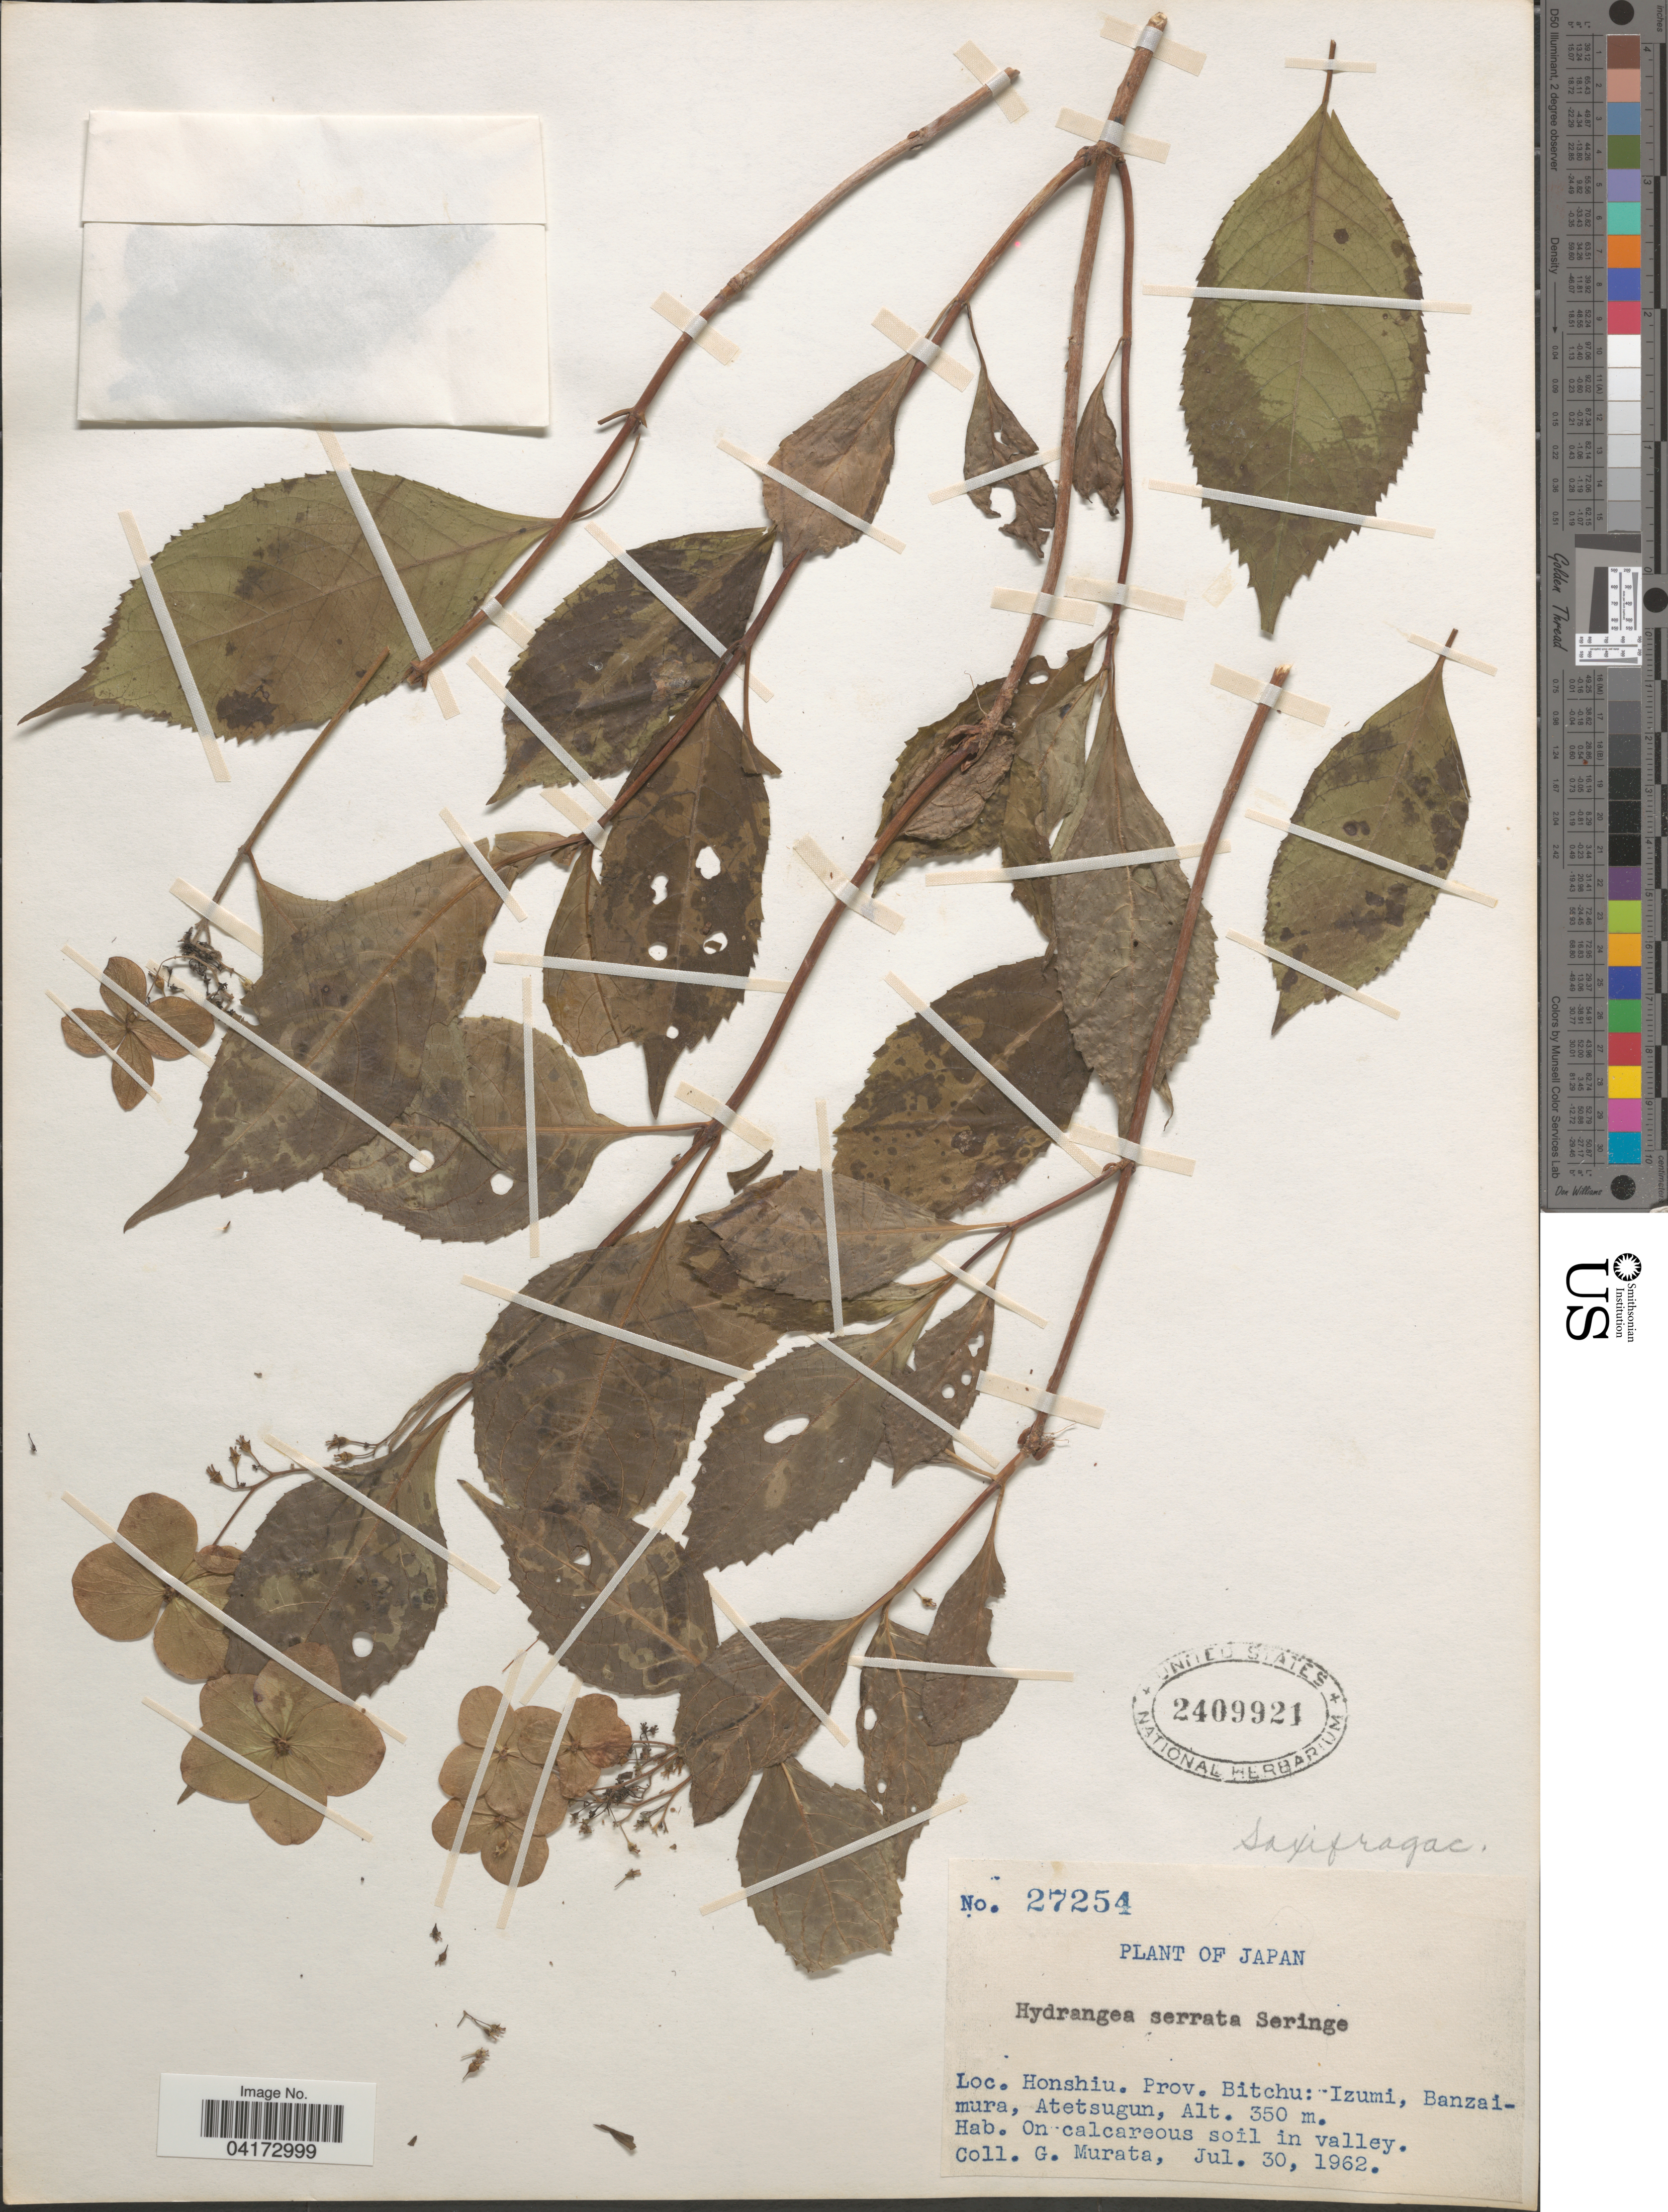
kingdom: Plantae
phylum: Tracheophyta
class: Magnoliopsida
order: Cornales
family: Hydrangeaceae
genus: Hydrangea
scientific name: Hydrangea serrata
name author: (Thunb.) Ser.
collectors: G. Murata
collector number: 27254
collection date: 1962-07-30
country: Japan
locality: Honshiu. Prov. Bitchu: Izumi, Banzaimura, Atetsugun.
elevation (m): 350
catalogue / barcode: US 2409921